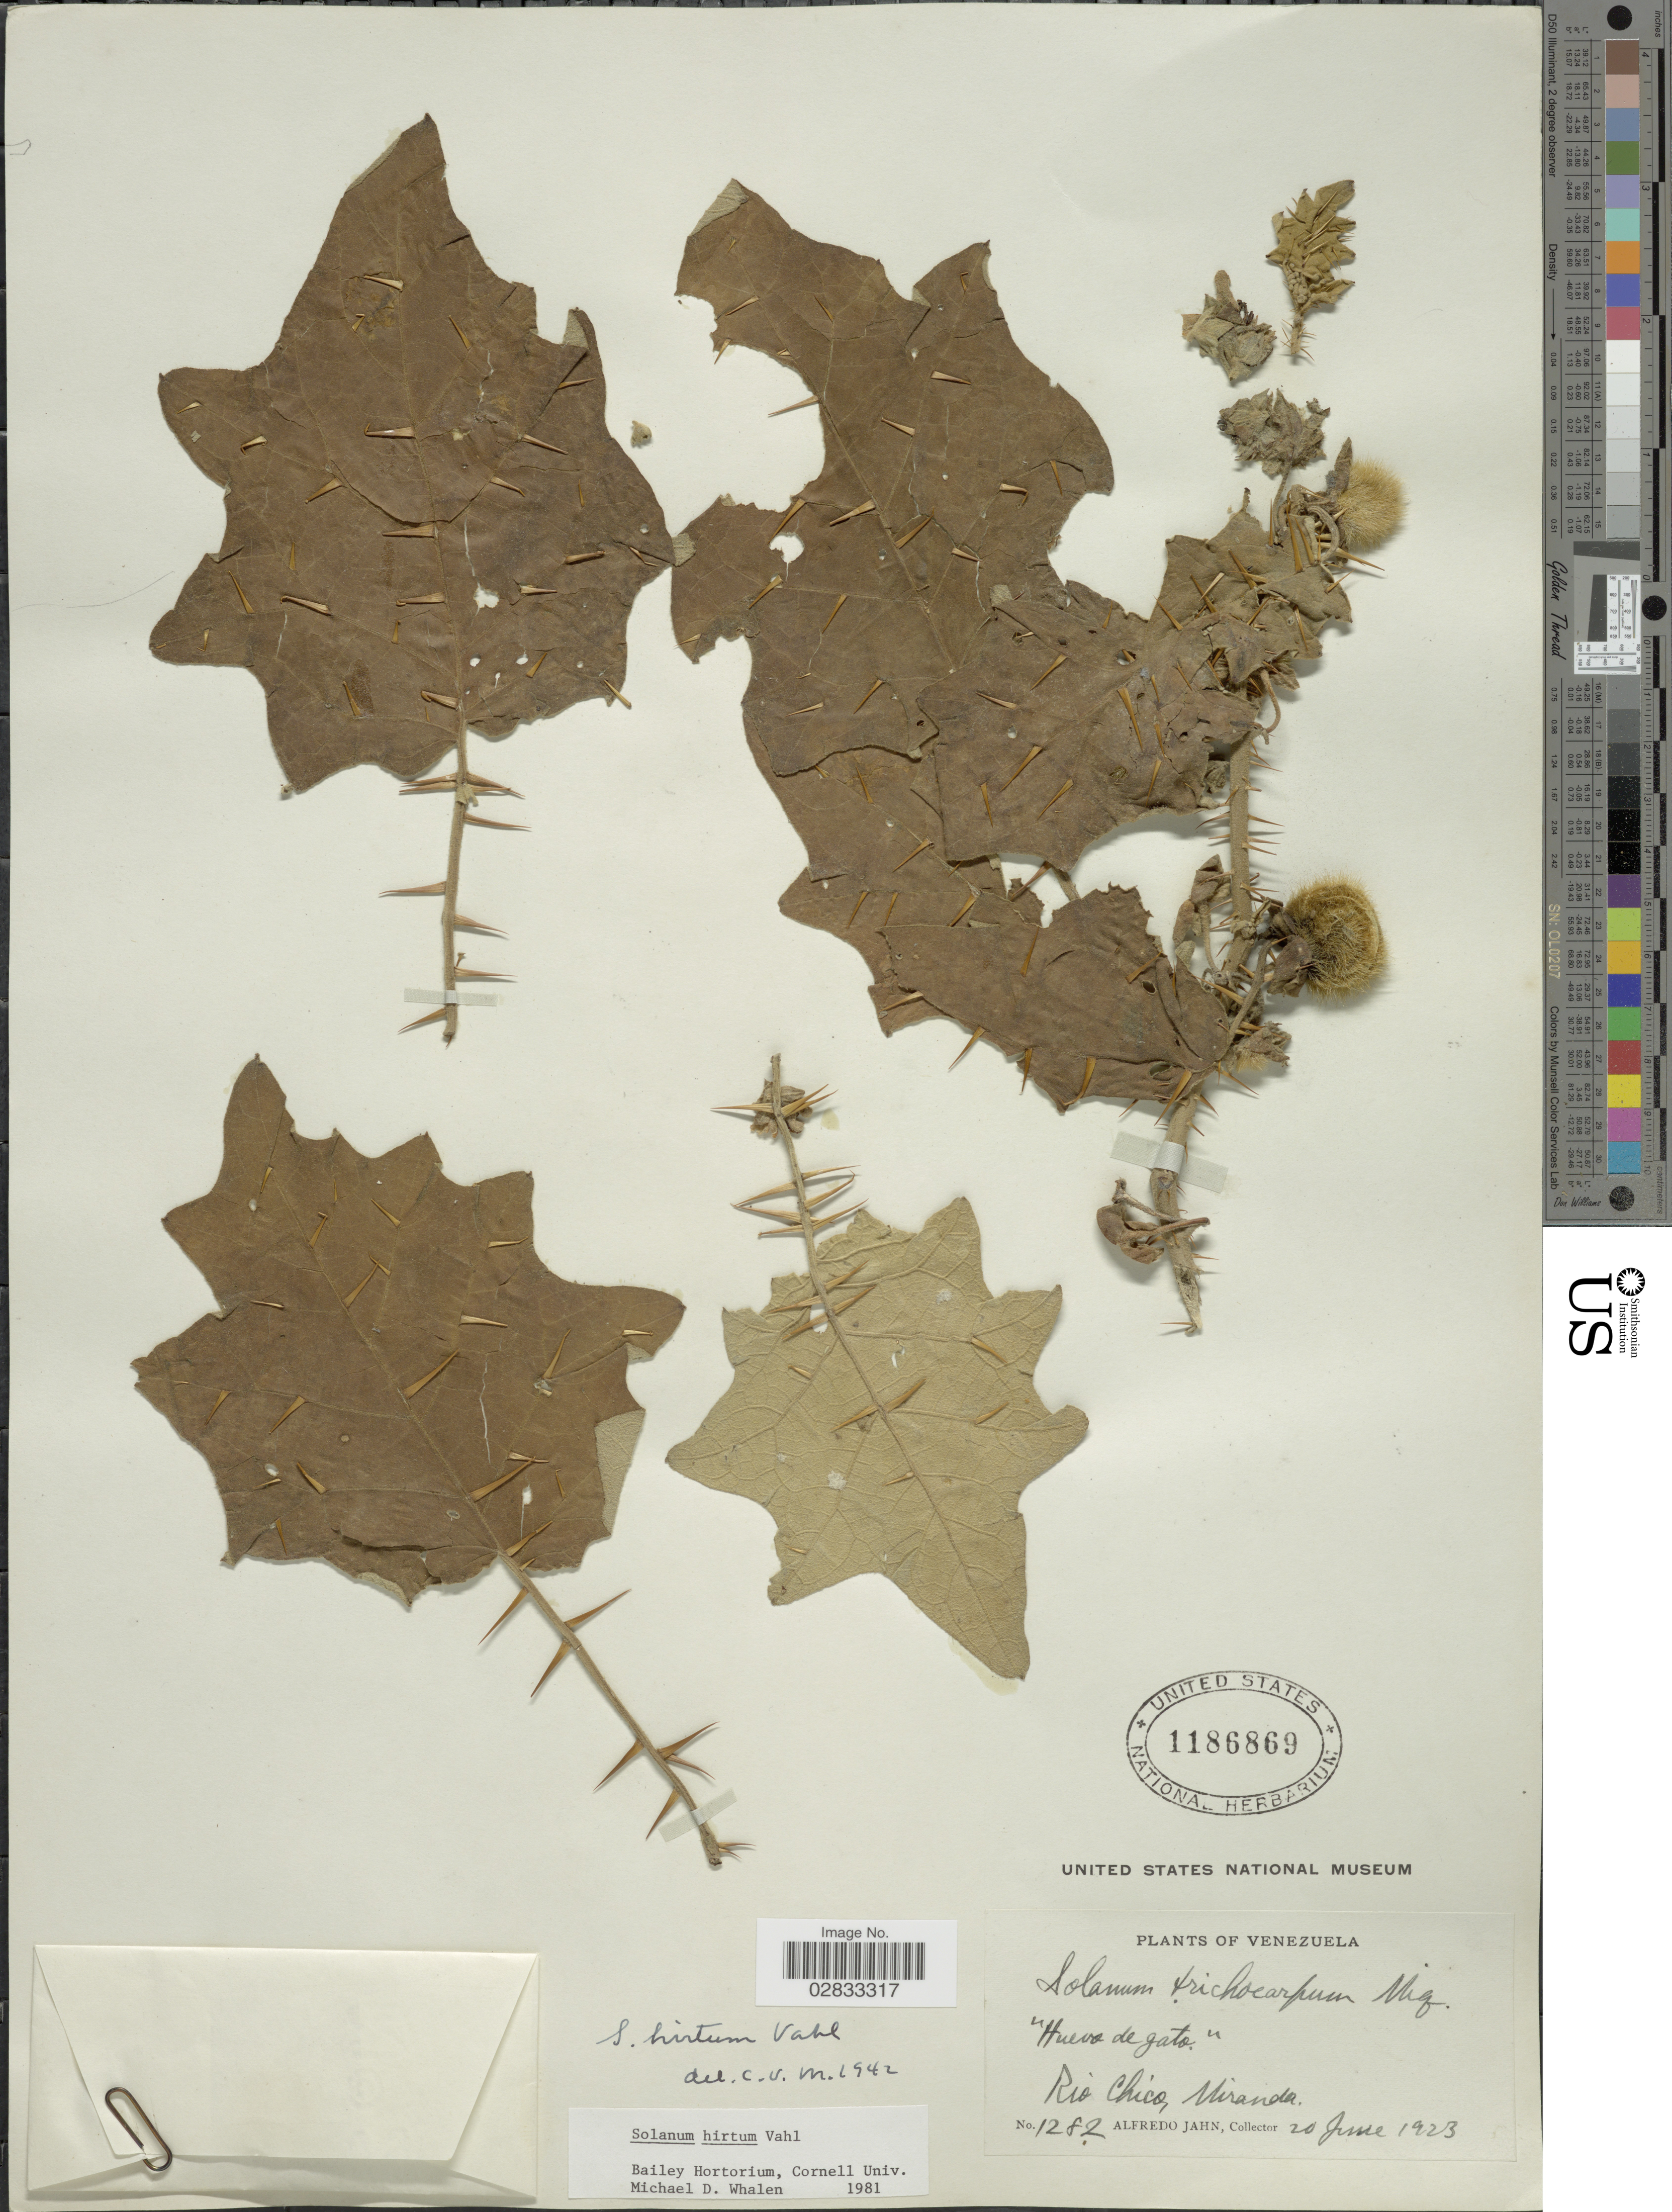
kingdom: Plantae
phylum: Tracheophyta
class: Magnoliopsida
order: Solanales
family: Solanaceae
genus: Solanum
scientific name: Solanum hirtum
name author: Vahl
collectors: A. Jahn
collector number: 1282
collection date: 1923-06-20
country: Venezuela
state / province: Miranda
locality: Rio Chico.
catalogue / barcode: US 1186869